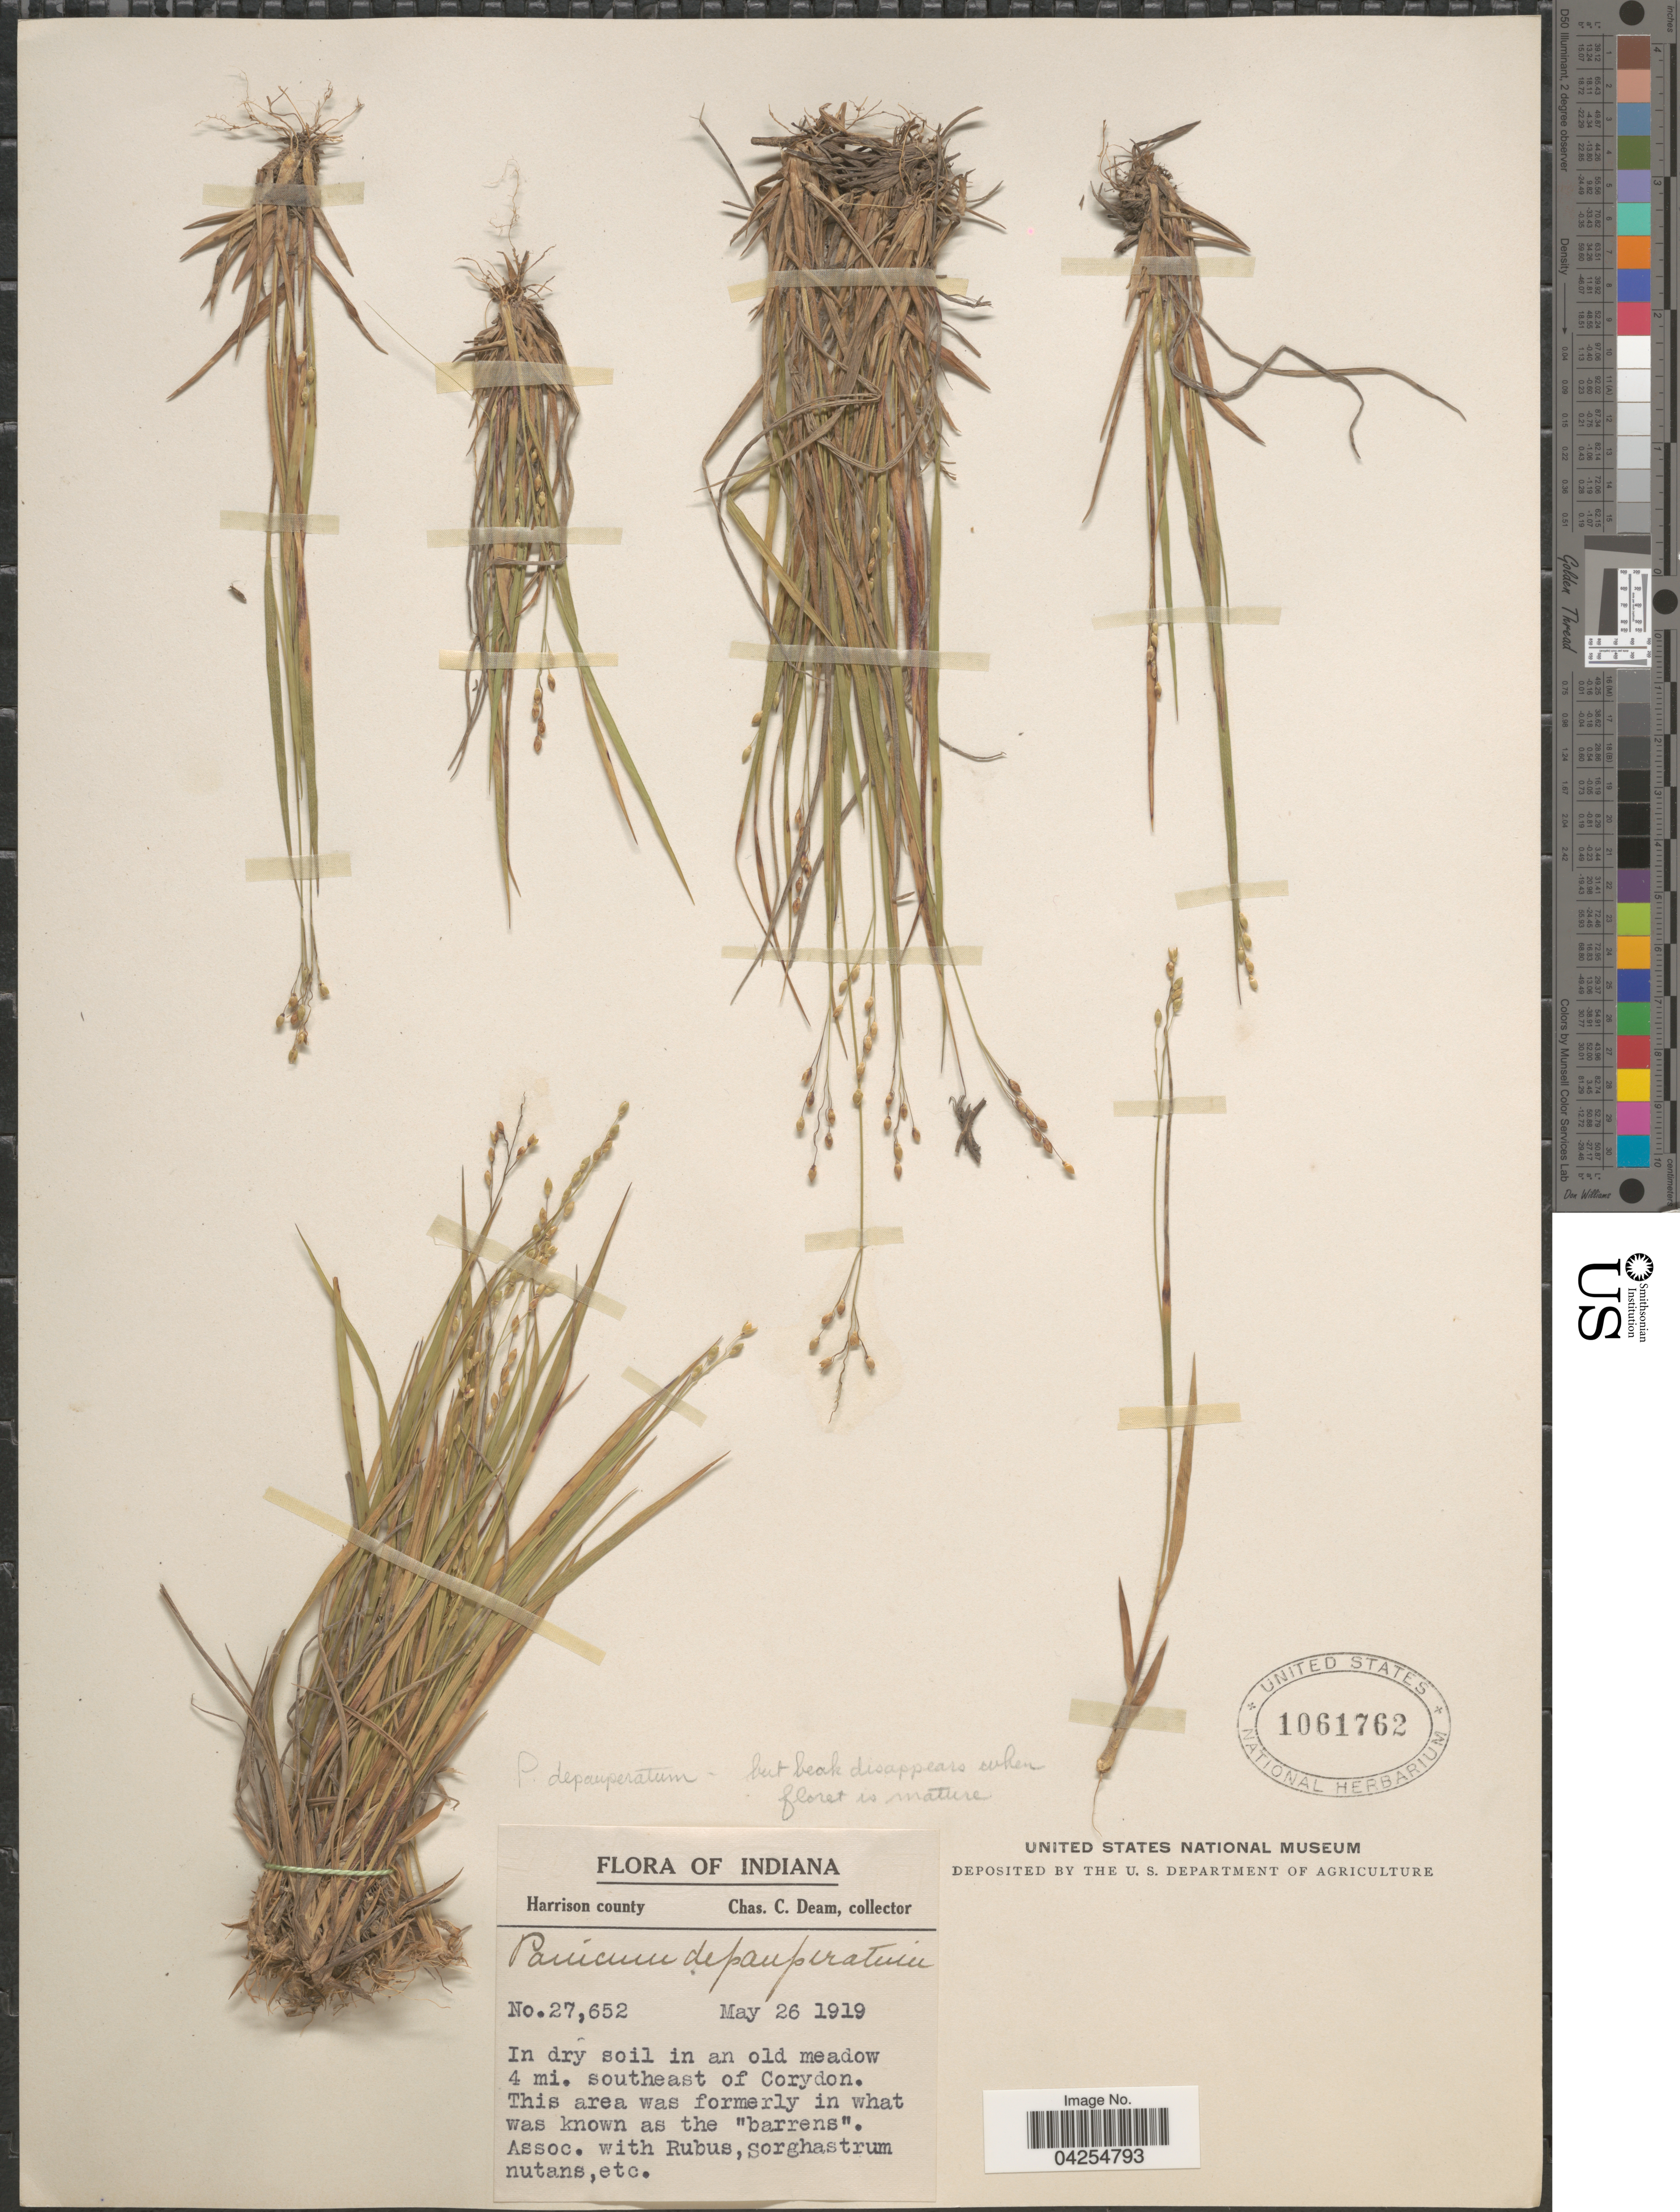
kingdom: Plantae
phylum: Tracheophyta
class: Liliopsida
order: Poales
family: Poaceae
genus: Dichanthelium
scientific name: Dichanthelium depauperatum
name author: (Muhl.) Gould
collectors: C. C. Deam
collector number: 27652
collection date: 1919-05-26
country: United States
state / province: Indiana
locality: Harrison county. In an old meadow 4 mi. southeast of Corydon. This area was formerly in what was known as the "barrens".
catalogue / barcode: US 1061762